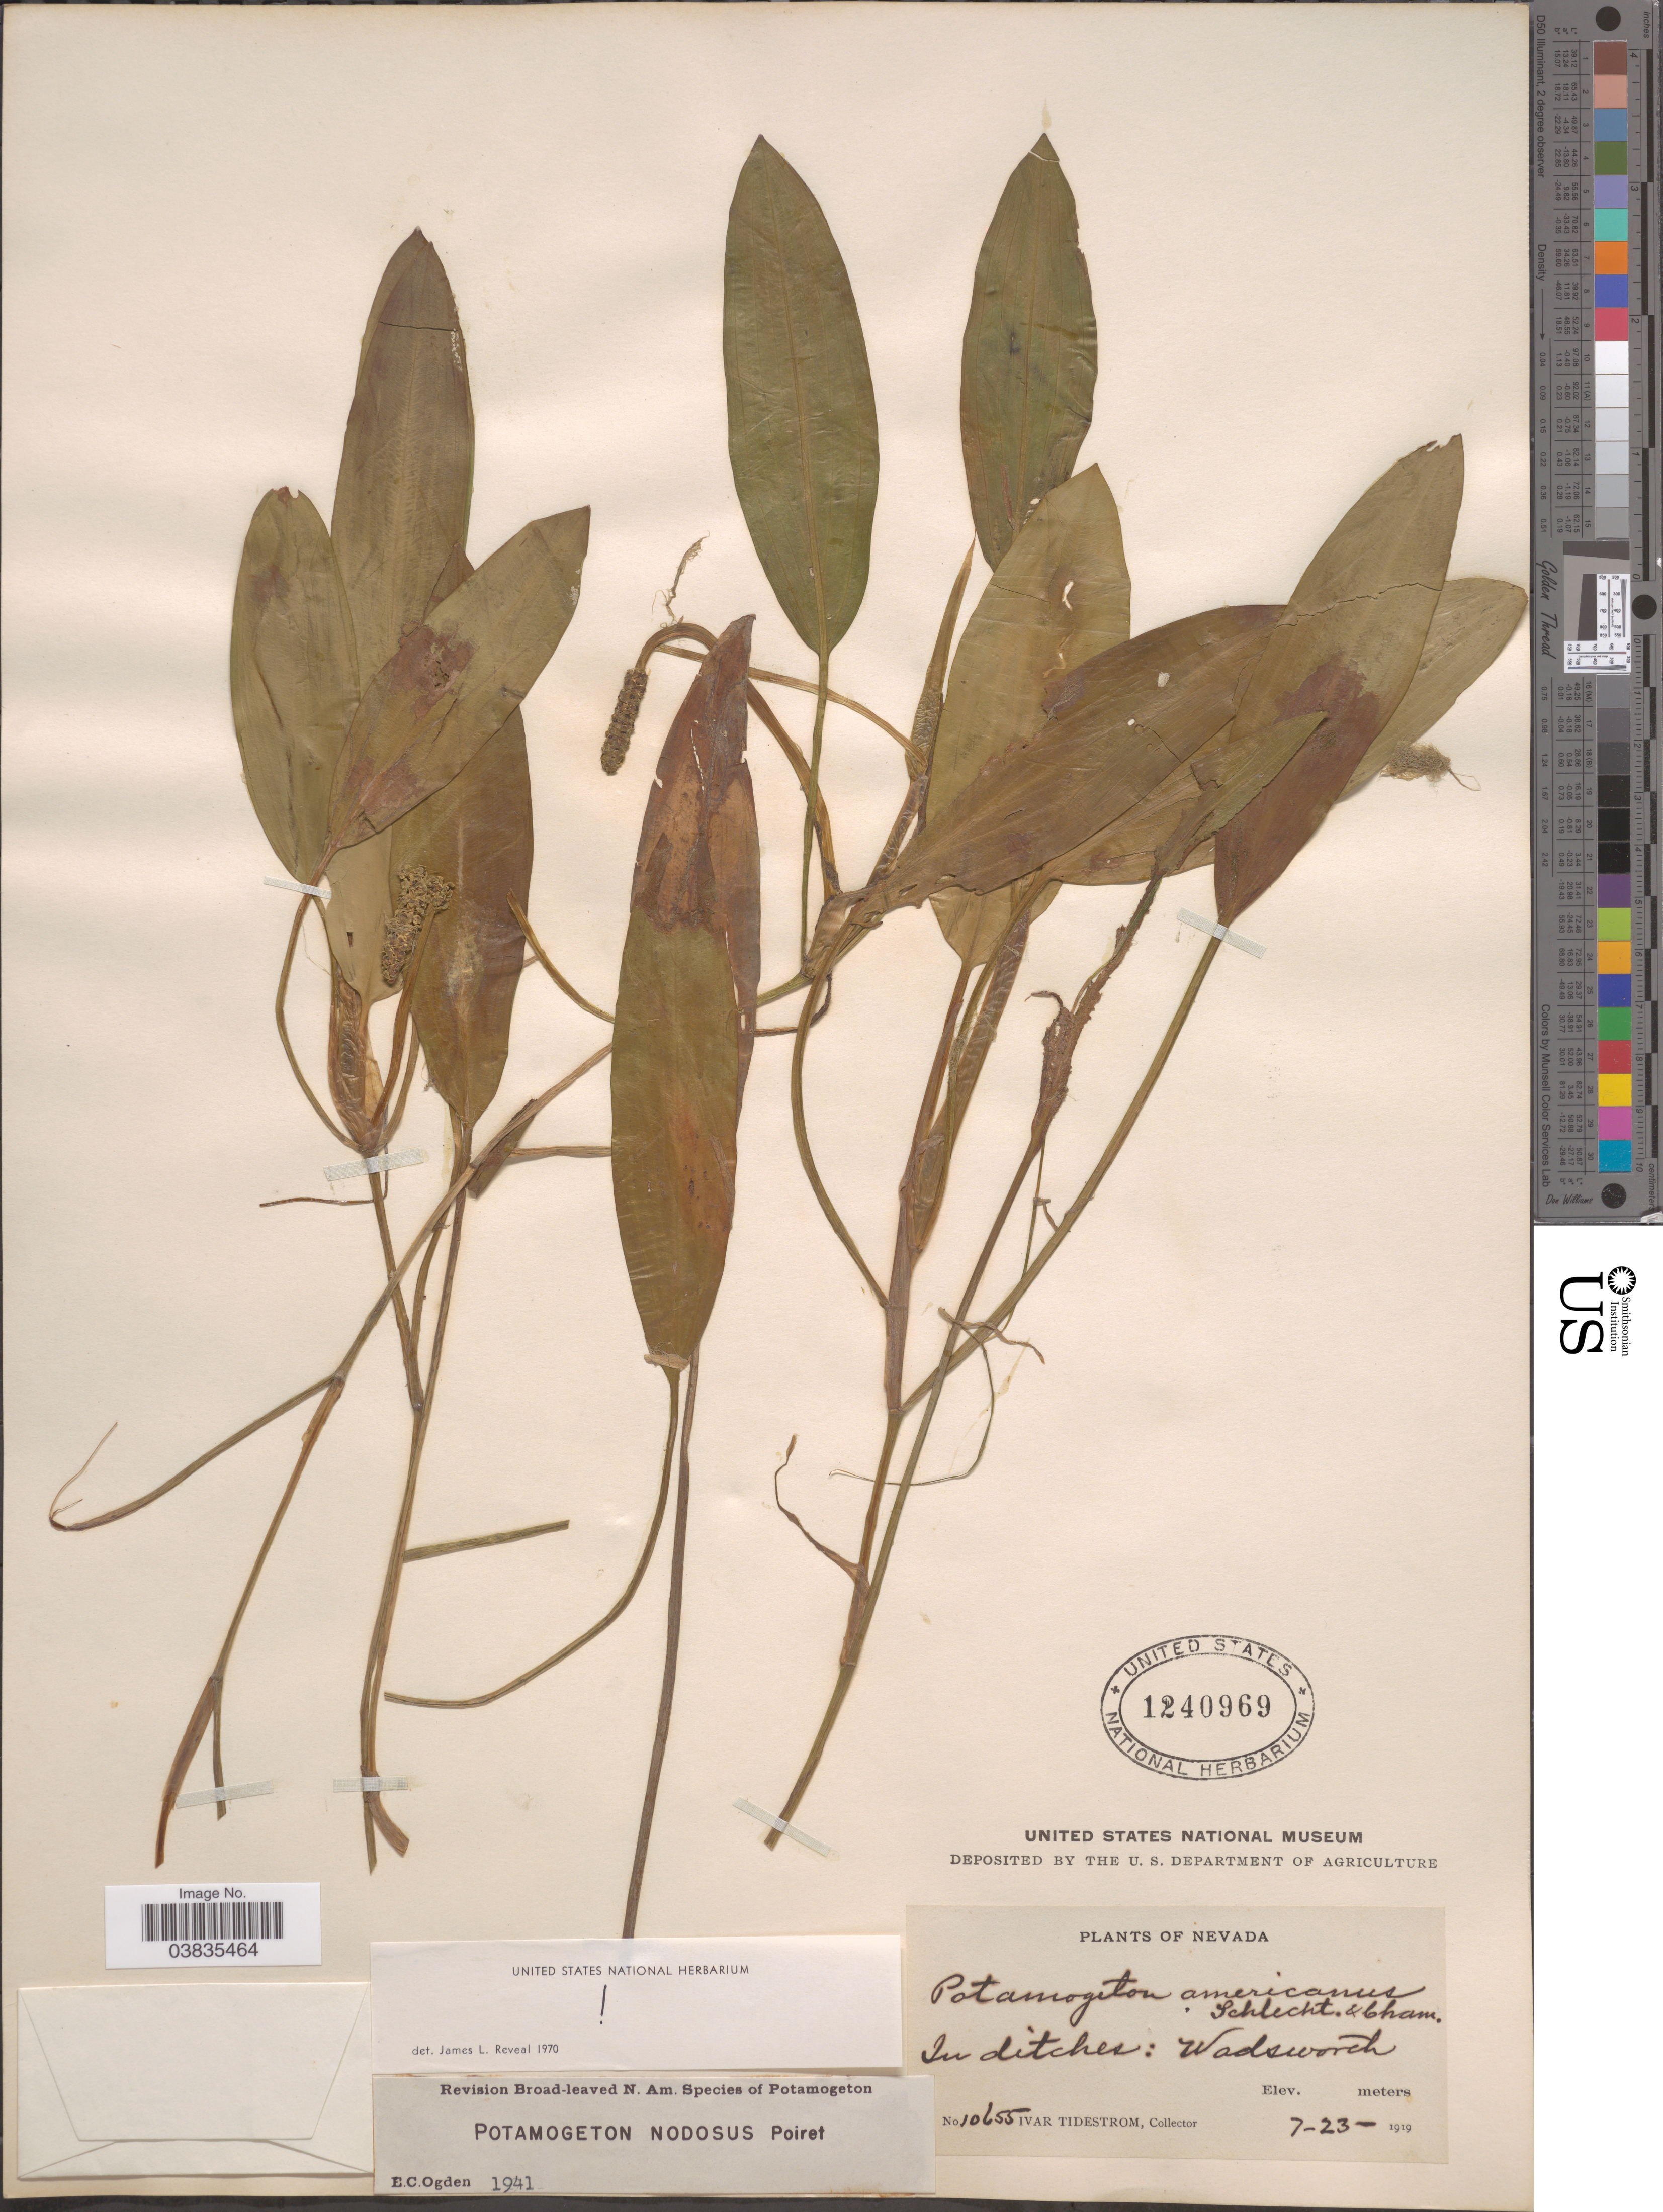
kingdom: Plantae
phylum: Tracheophyta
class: Liliopsida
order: Alismatales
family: Potamogetonaceae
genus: Potamogeton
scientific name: Potamogeton nodosus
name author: Poir.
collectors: I. F. Tidestrom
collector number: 10655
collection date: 1919-07-23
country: United States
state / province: Nevada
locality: In ditches: Wadsworth.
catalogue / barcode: US 1240969